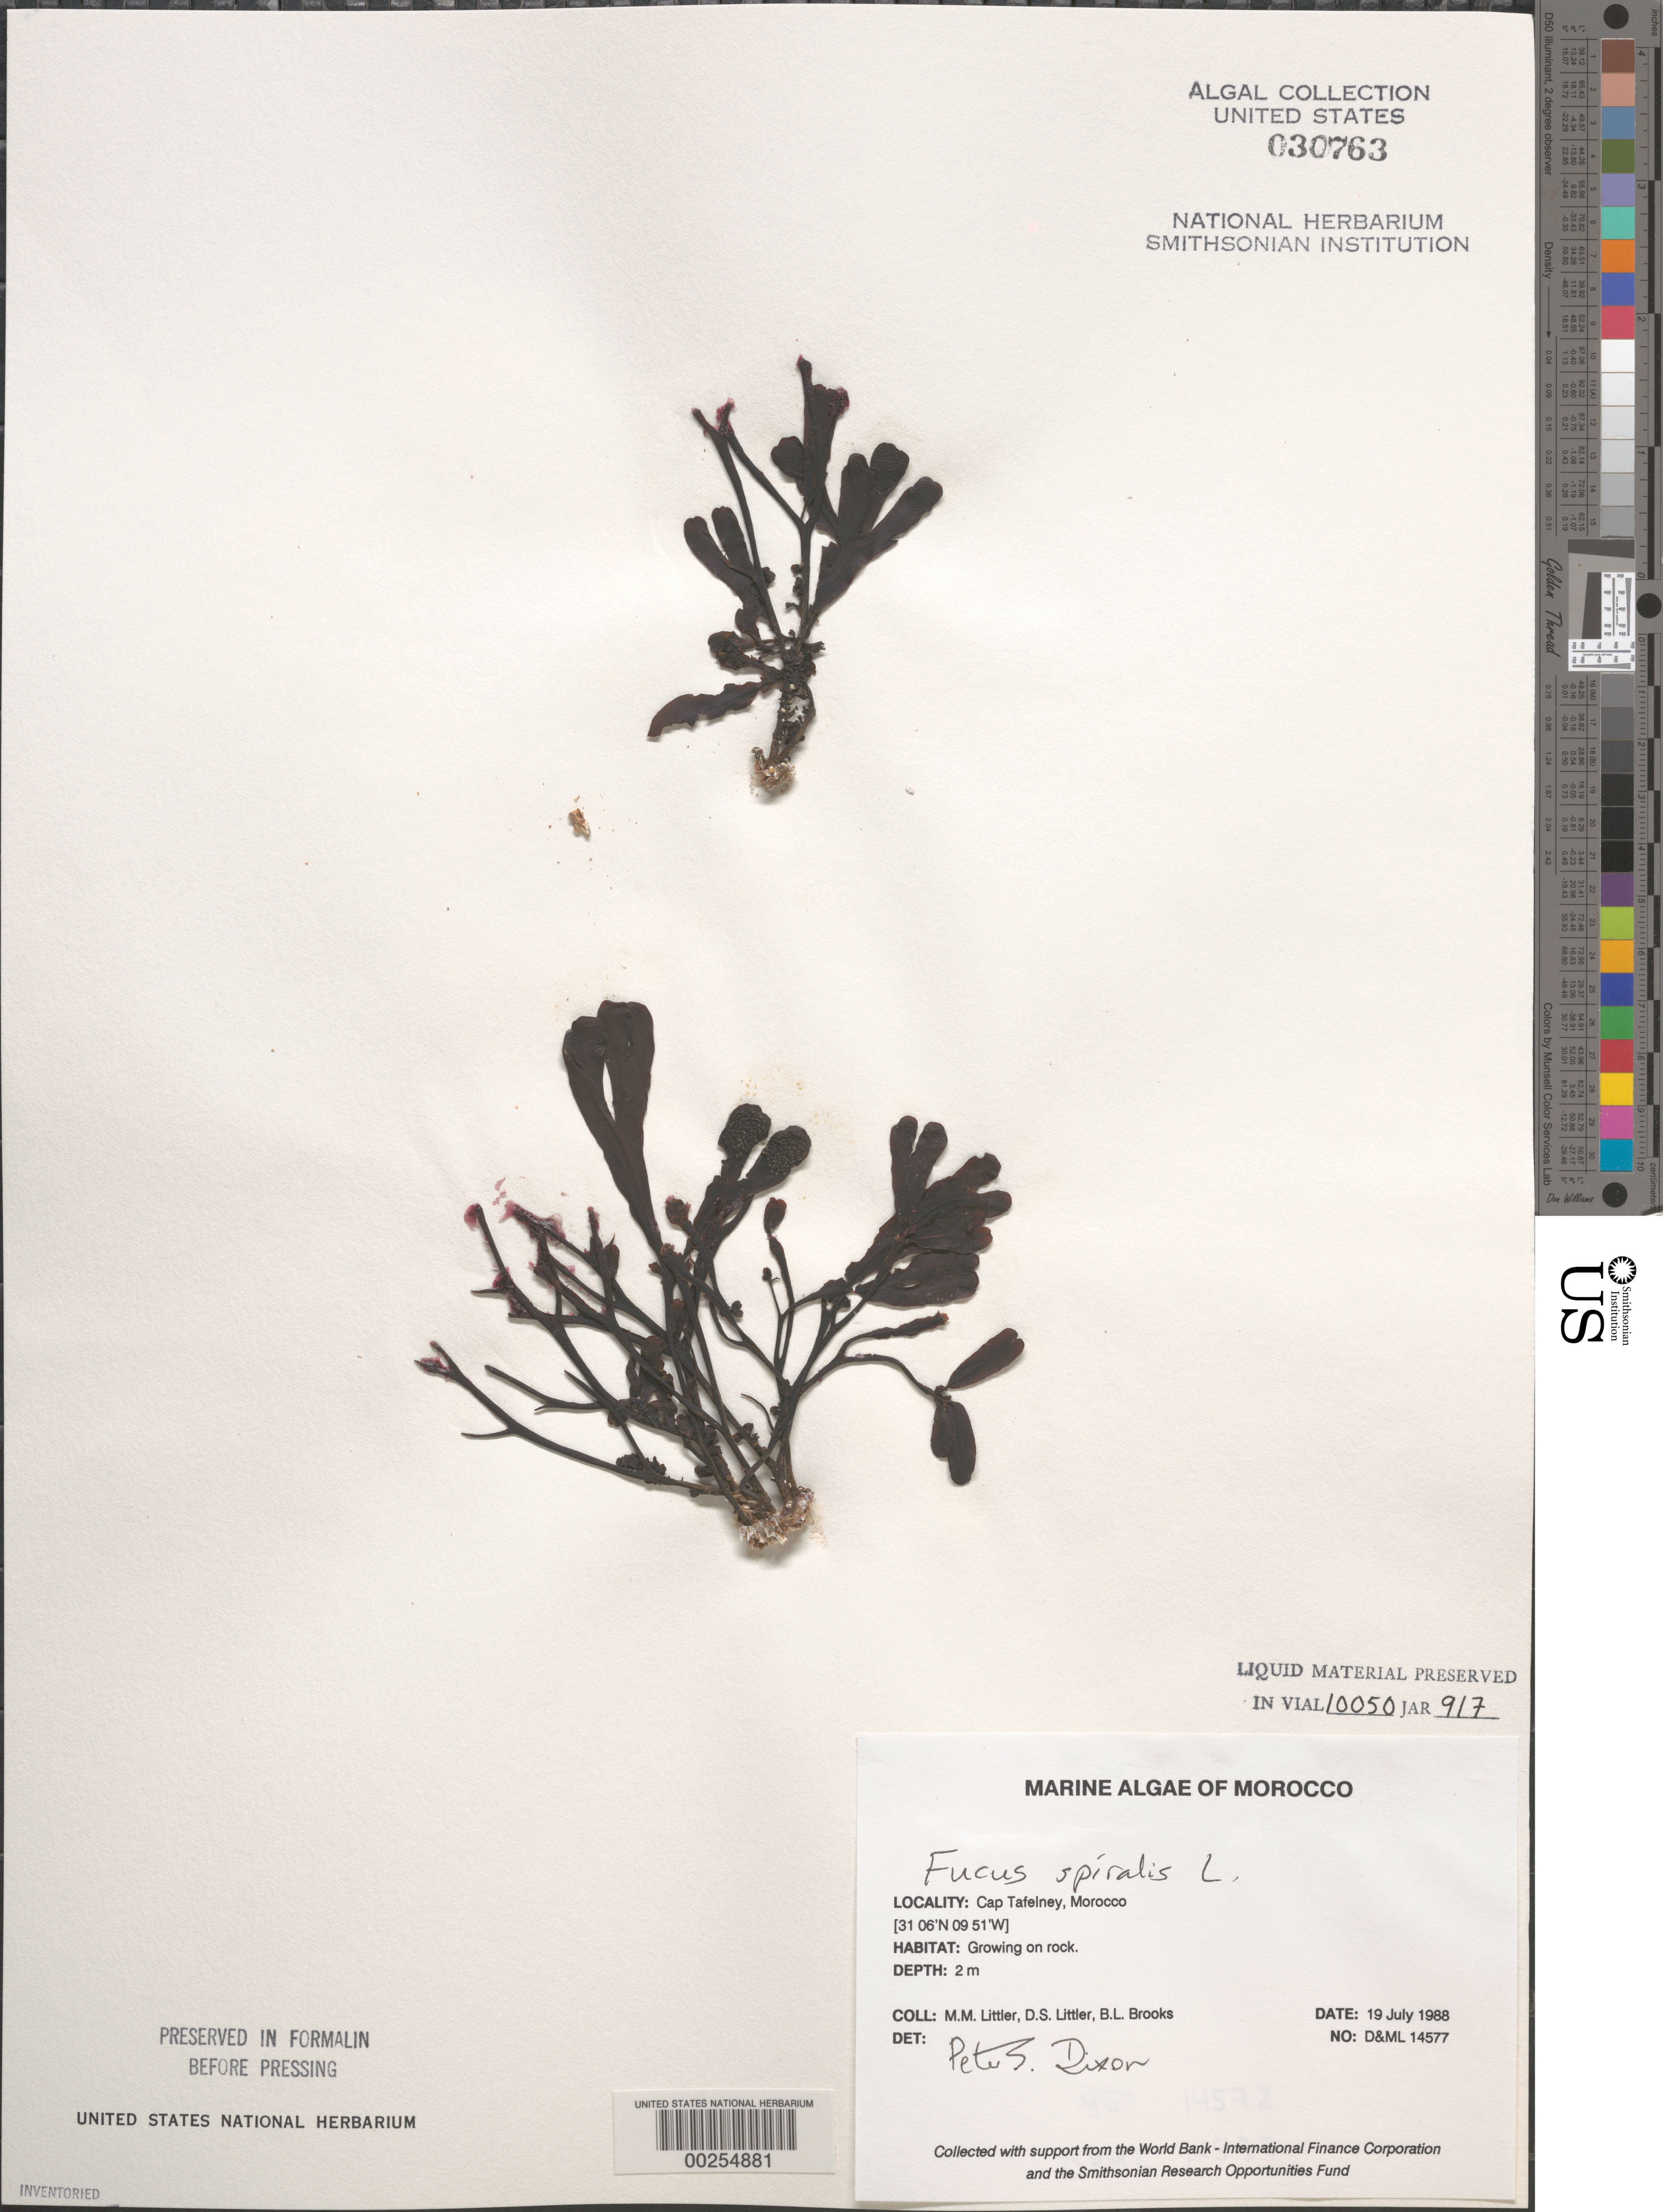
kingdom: Chromista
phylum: Ochrophyta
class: Phaeophyceae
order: Fucales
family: Fucaceae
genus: Fucus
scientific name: Fucus spiralis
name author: L.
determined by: Dixon, P. S.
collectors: M. M. Littler, D. S. Littler & B. Brooks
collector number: D&ML 14577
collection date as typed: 19 Jul 1988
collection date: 1988-07-19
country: Morocco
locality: Cap Tafelney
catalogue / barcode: US 30763